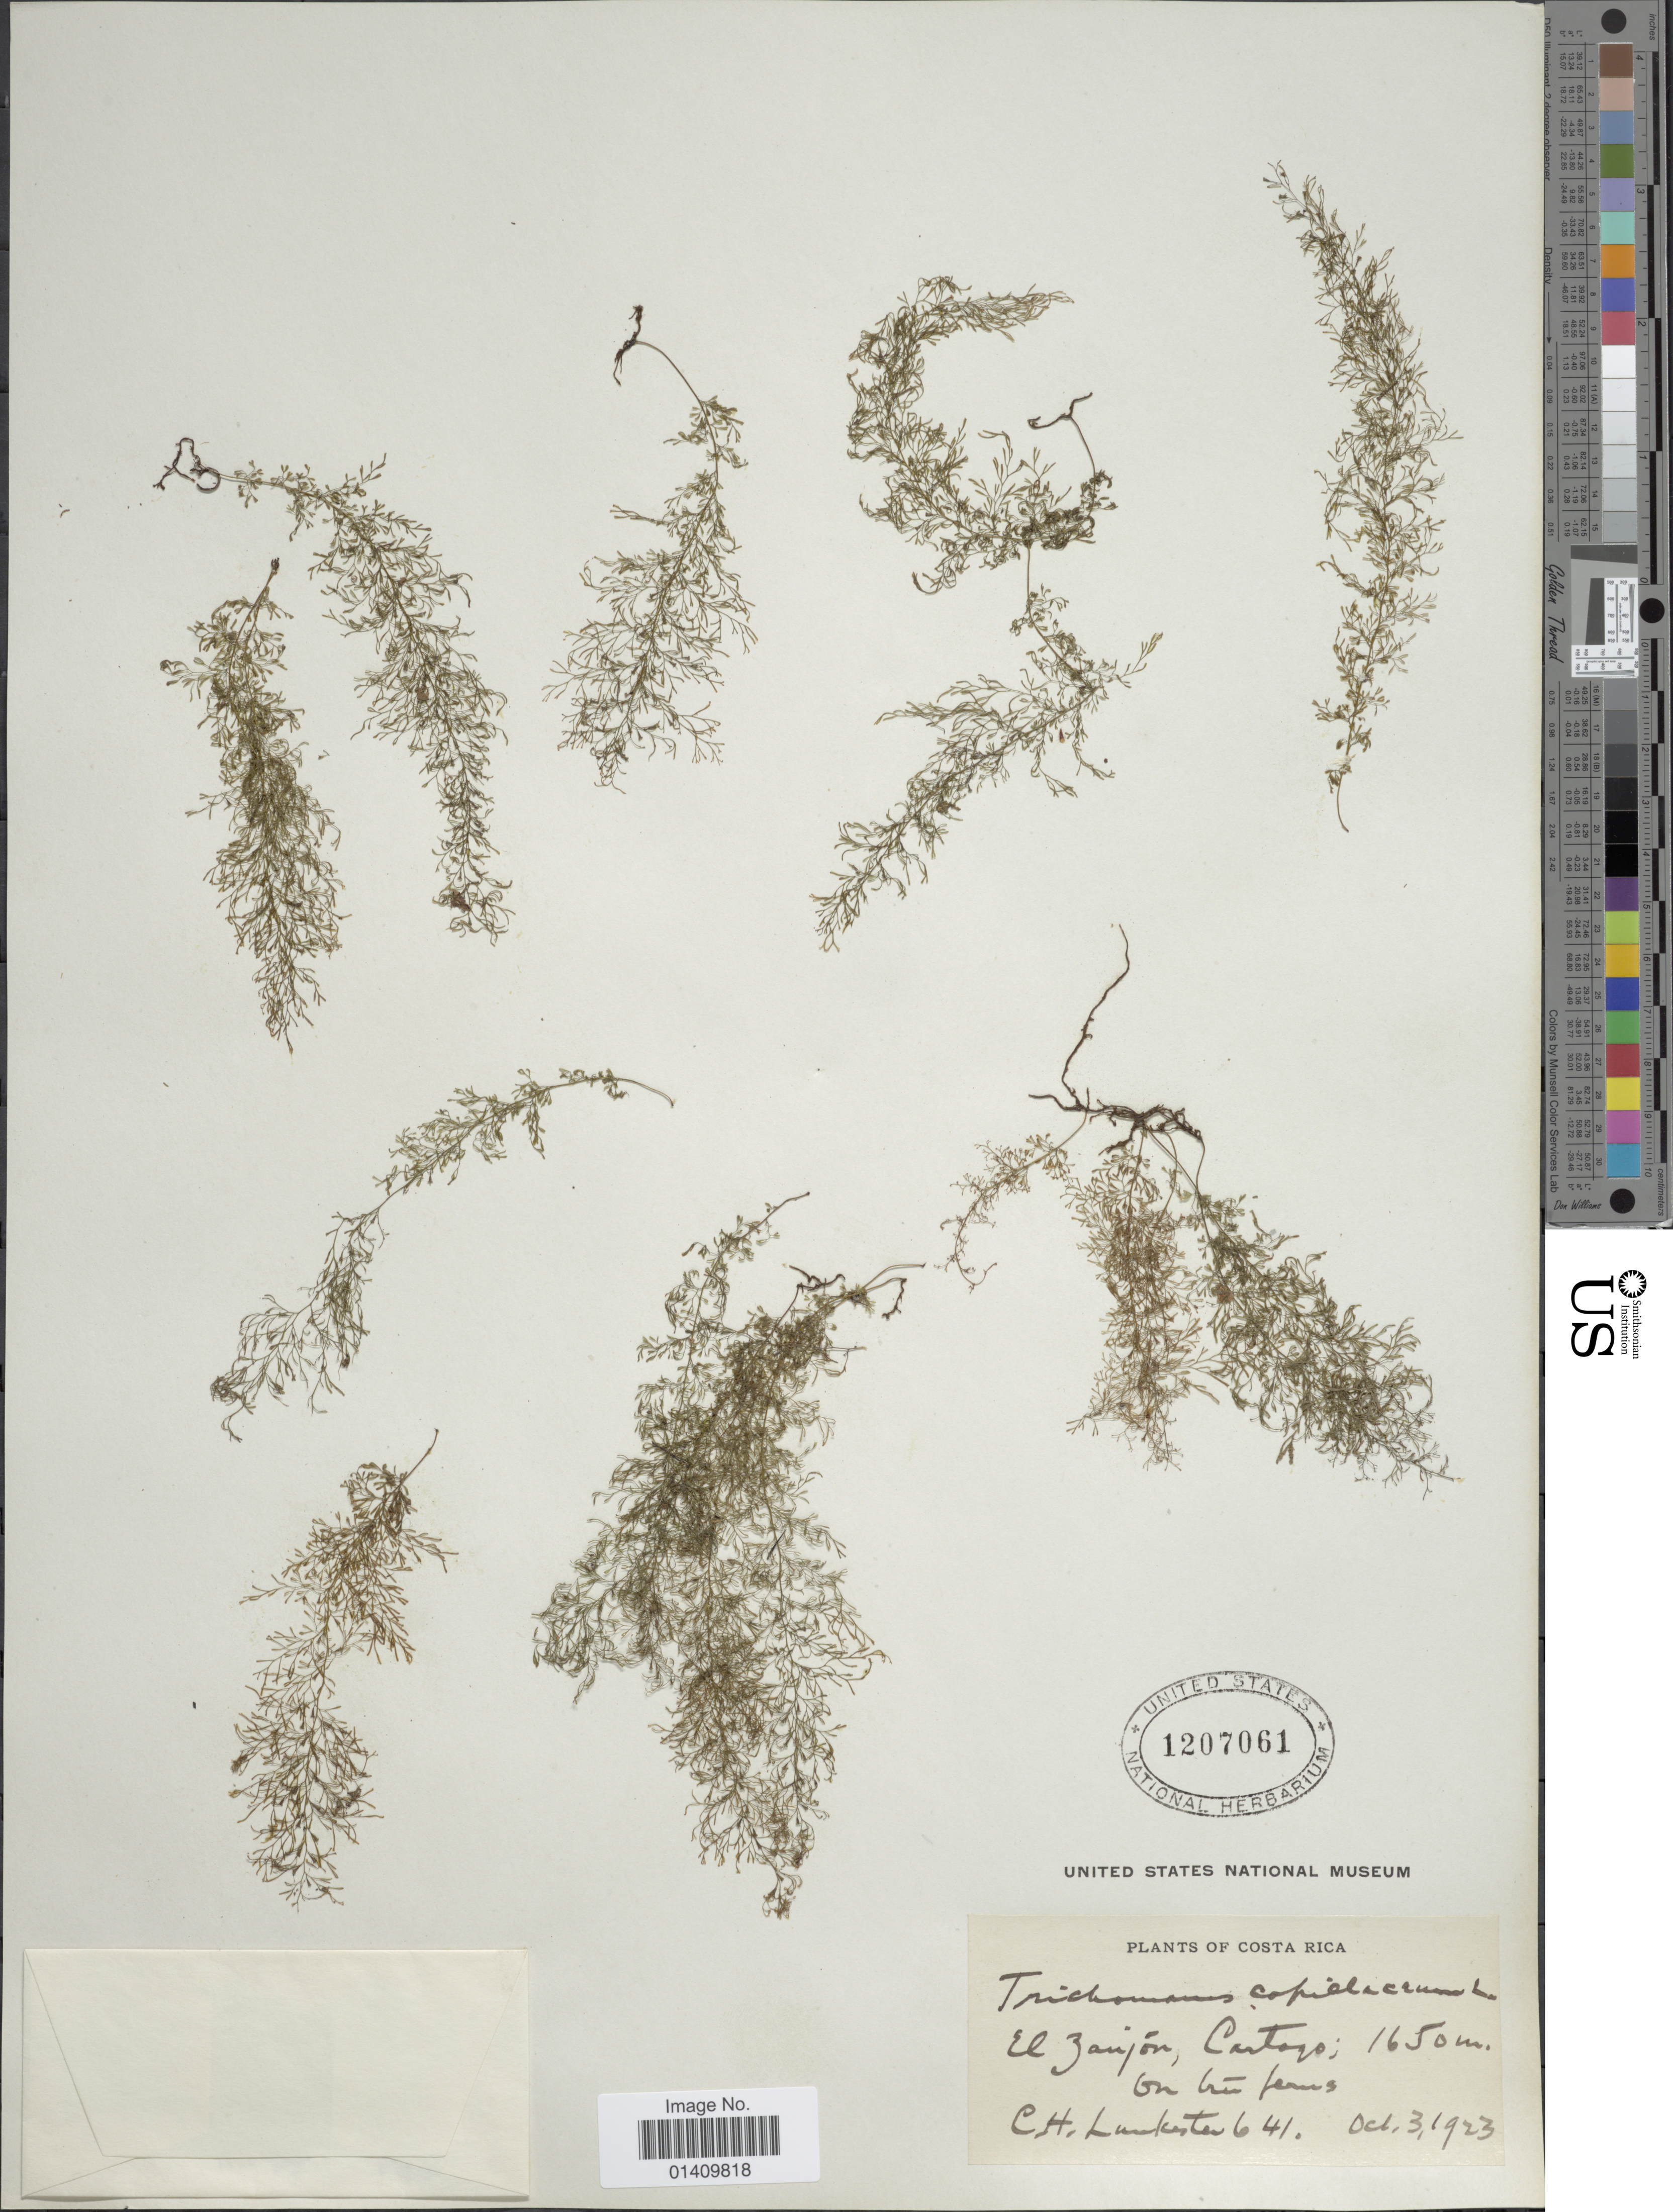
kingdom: Plantae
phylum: Tracheophyta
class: Polypodiopsida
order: Hymenophyllales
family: Hymenophyllaceae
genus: Polyphlebium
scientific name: Polyphlebium angustatum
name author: (Carmich.) Ebihara & Dubuisson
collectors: C. H. Lankester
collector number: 641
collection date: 1923-10-03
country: Costa Rica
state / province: Cartago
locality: El Zanjón, Cartago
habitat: El zanjón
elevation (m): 1650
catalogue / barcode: US 1207061